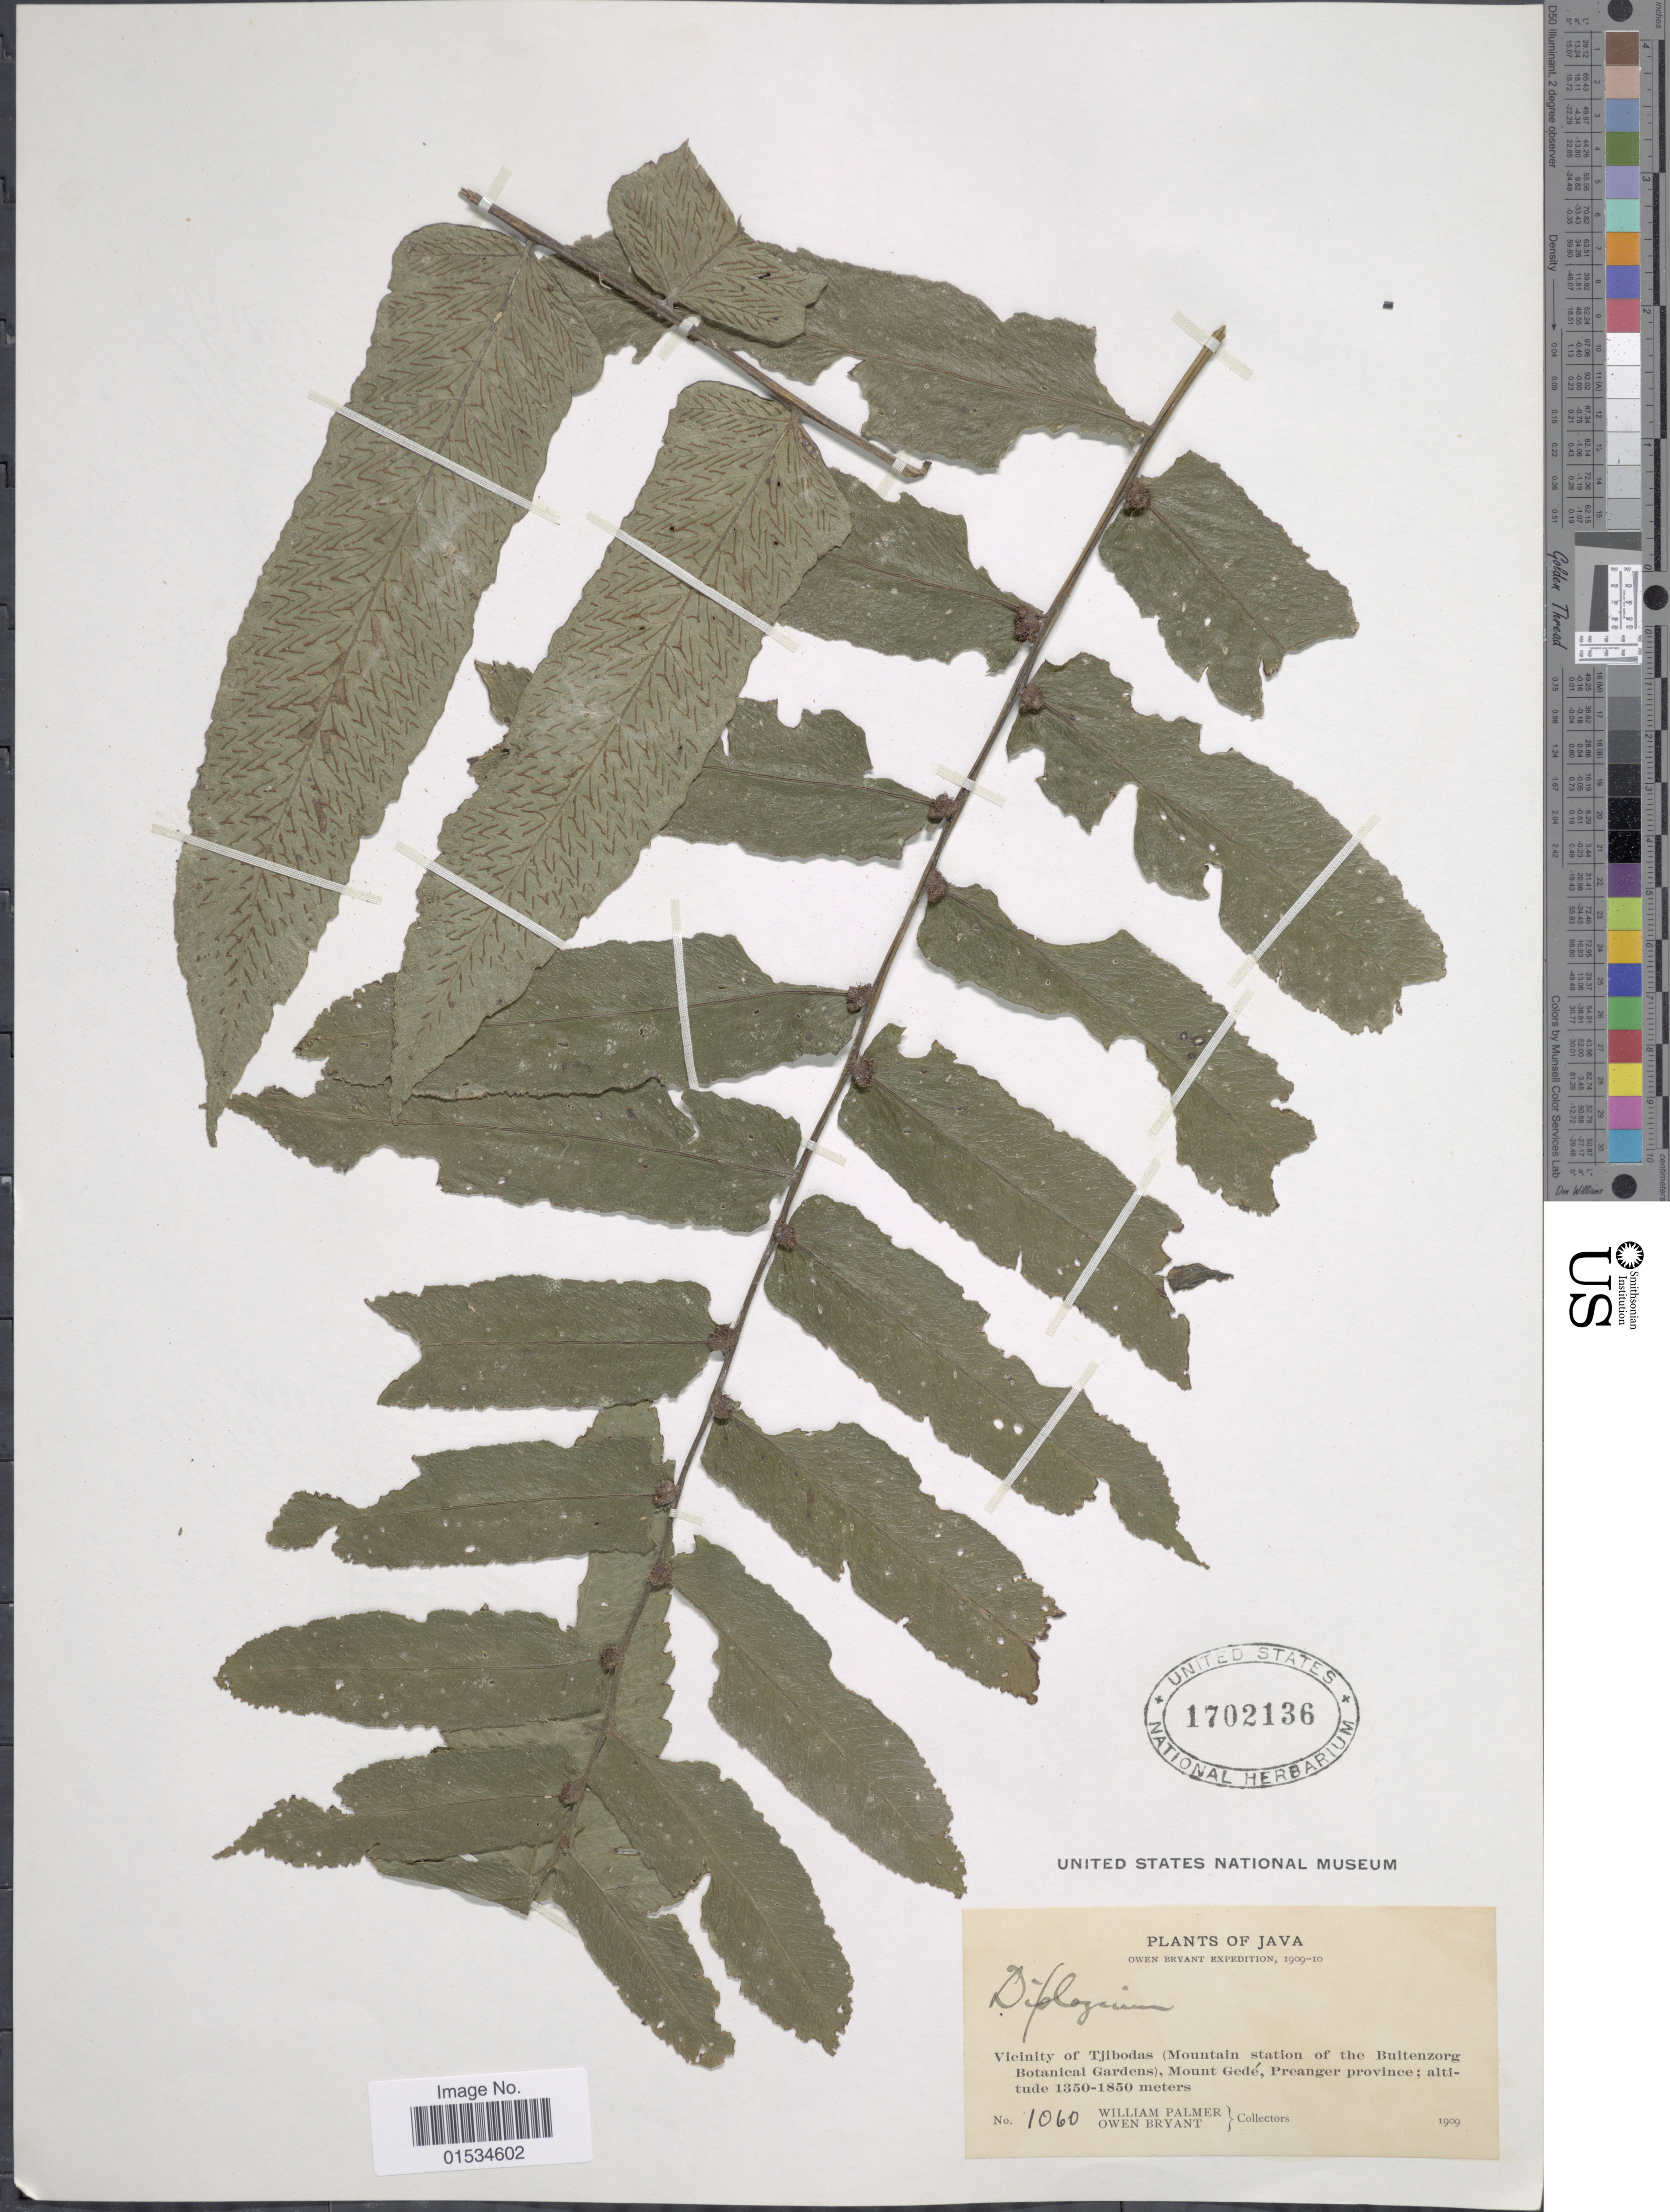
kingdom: Plantae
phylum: Tracheophyta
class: Polypodiopsida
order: Polypodiales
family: Athyriaceae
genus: Diplazium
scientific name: Diplazium accendens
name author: Blume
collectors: W. Palmer & O. Bryant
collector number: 1060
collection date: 1909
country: Indonesia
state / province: Java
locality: Vicinity of Tjibodas (Mountain station of the Buitenzorg Botancal Garden), Mount Gedé, Preanger Province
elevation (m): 1350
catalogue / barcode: US 1702136